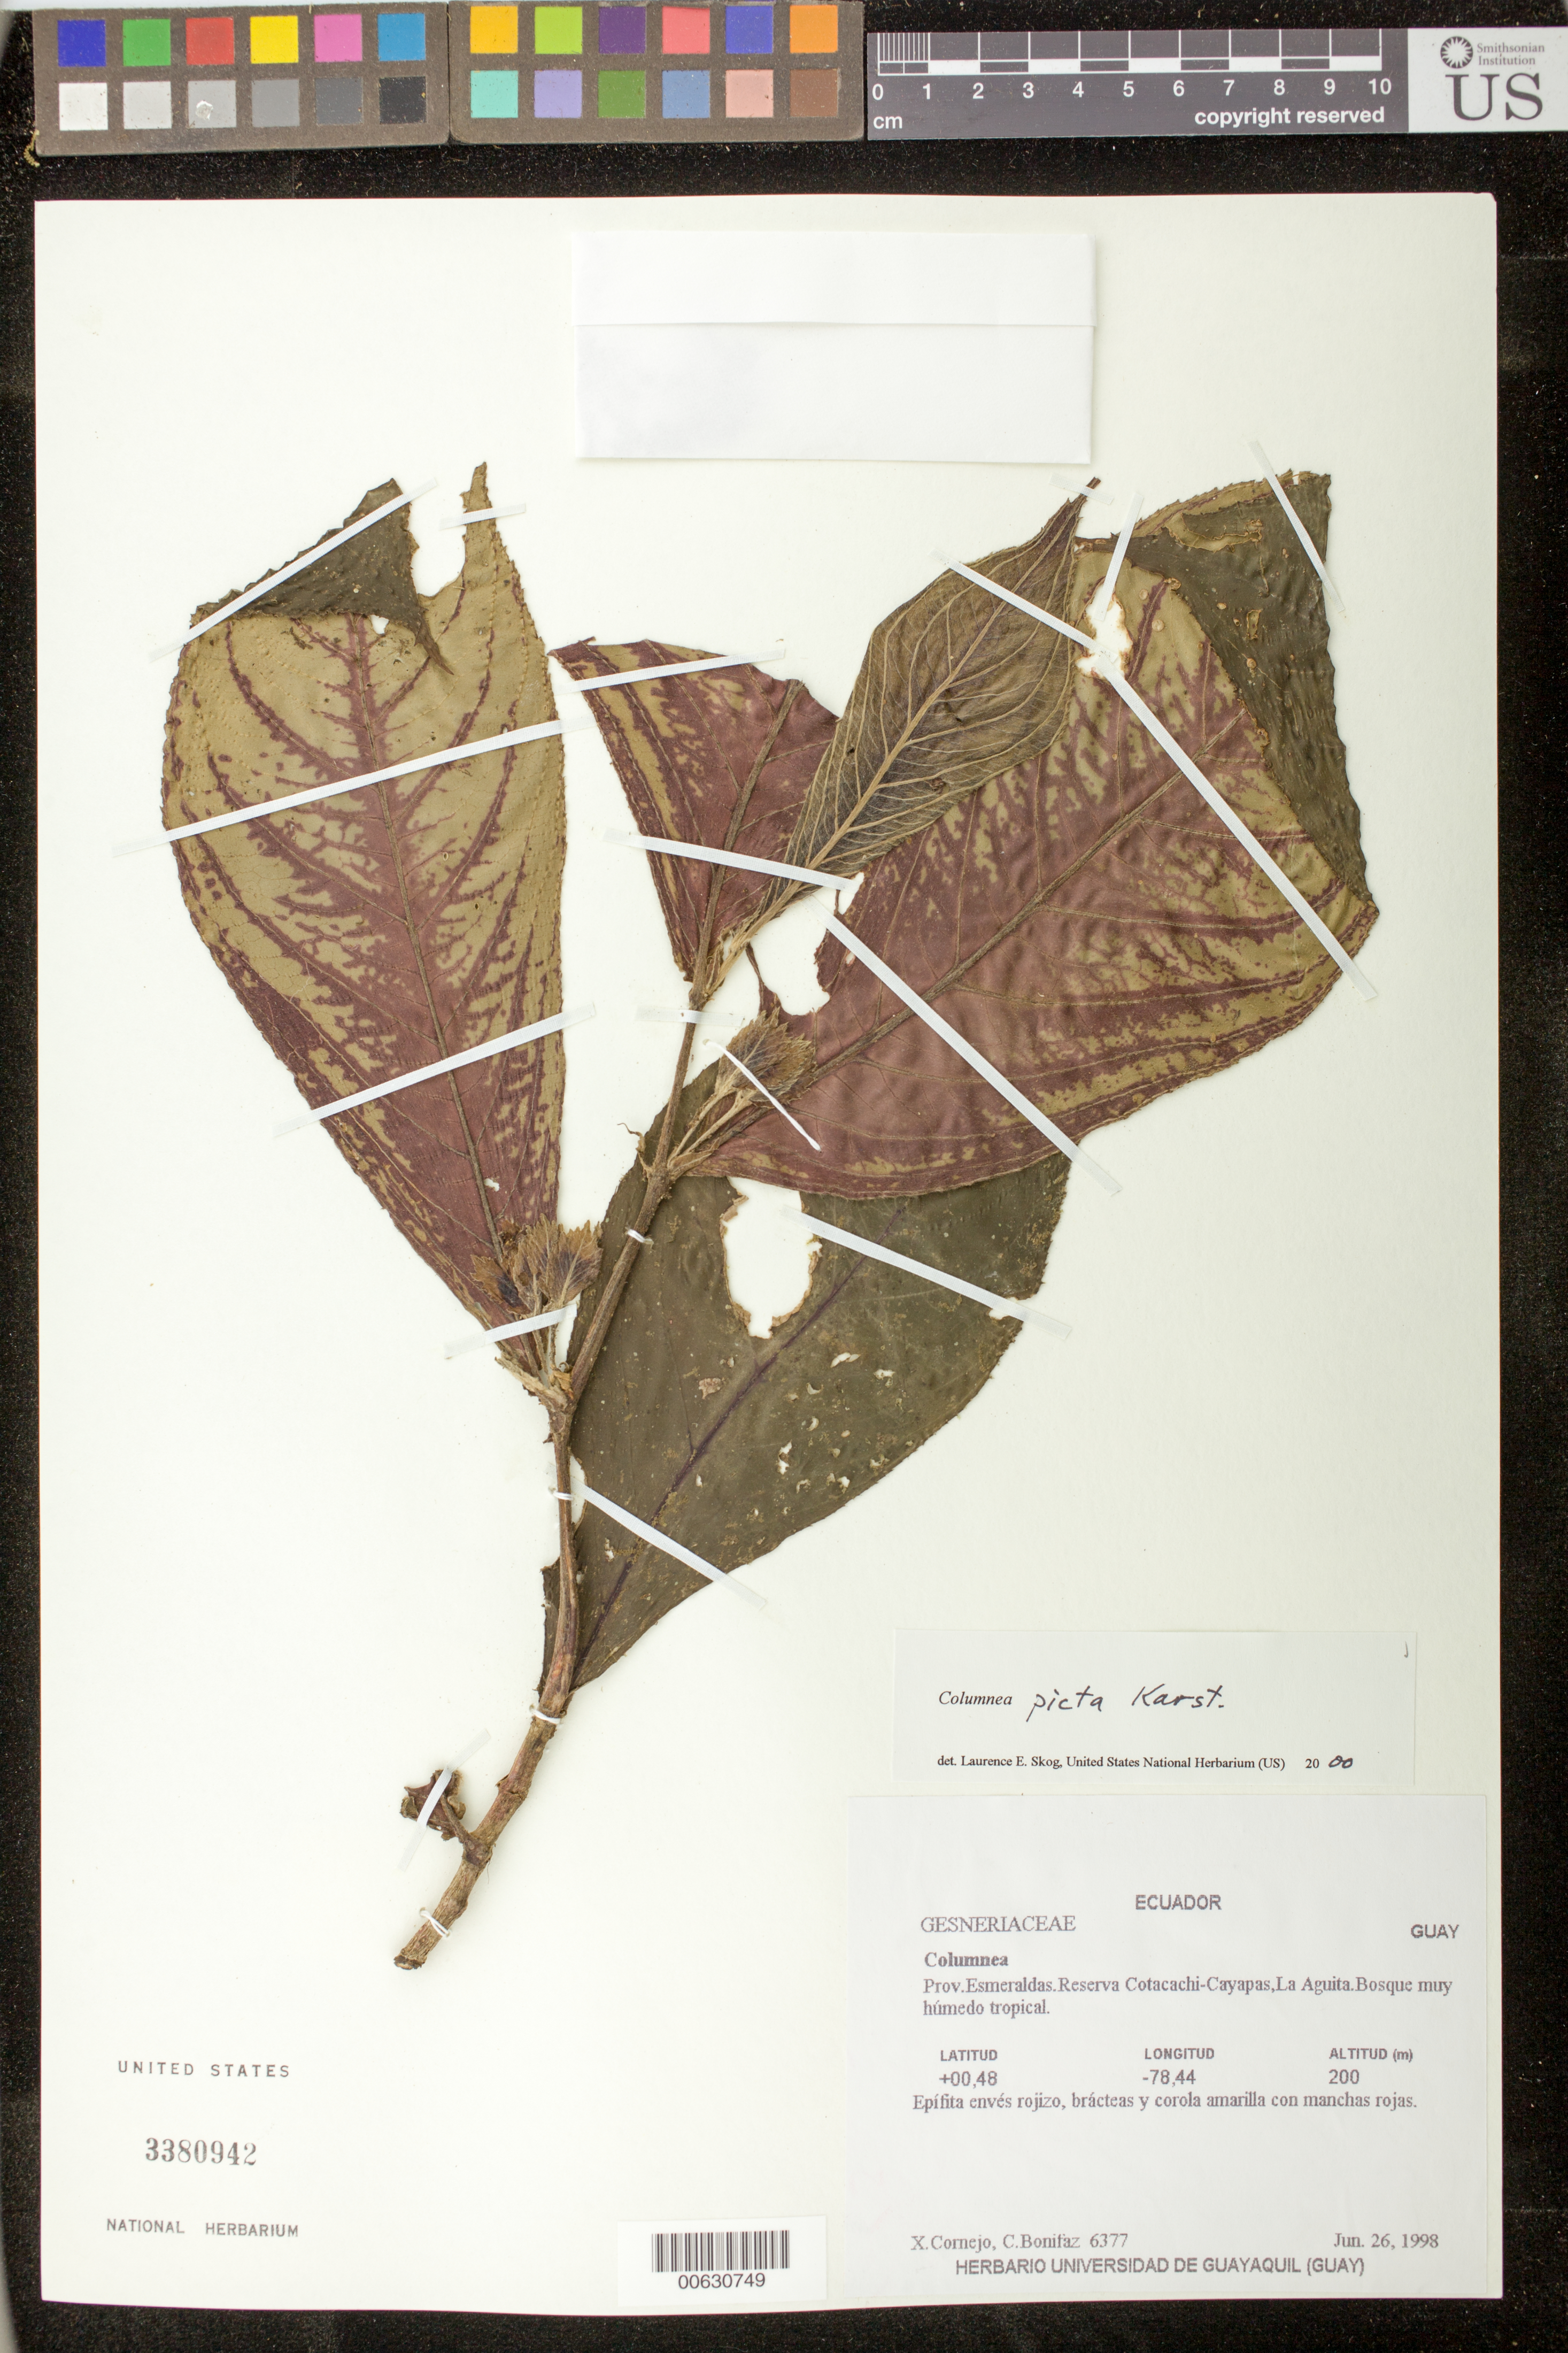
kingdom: Plantae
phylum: Tracheophyta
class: Magnoliopsida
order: Lamiales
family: Gesneriaceae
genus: Columnea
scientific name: Columnea karsteniana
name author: Singh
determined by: Skog, Laurence E.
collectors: X. F. Cornejo & C. Bonifaz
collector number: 6377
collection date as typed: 26 Jun 1998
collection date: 1998-06-26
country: Ecuador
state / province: Esmeraldas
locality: Reserva Cotacachi-Cayapas, La Aguita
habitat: Bosque muy húmedo tropical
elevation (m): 200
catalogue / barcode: US 3380942